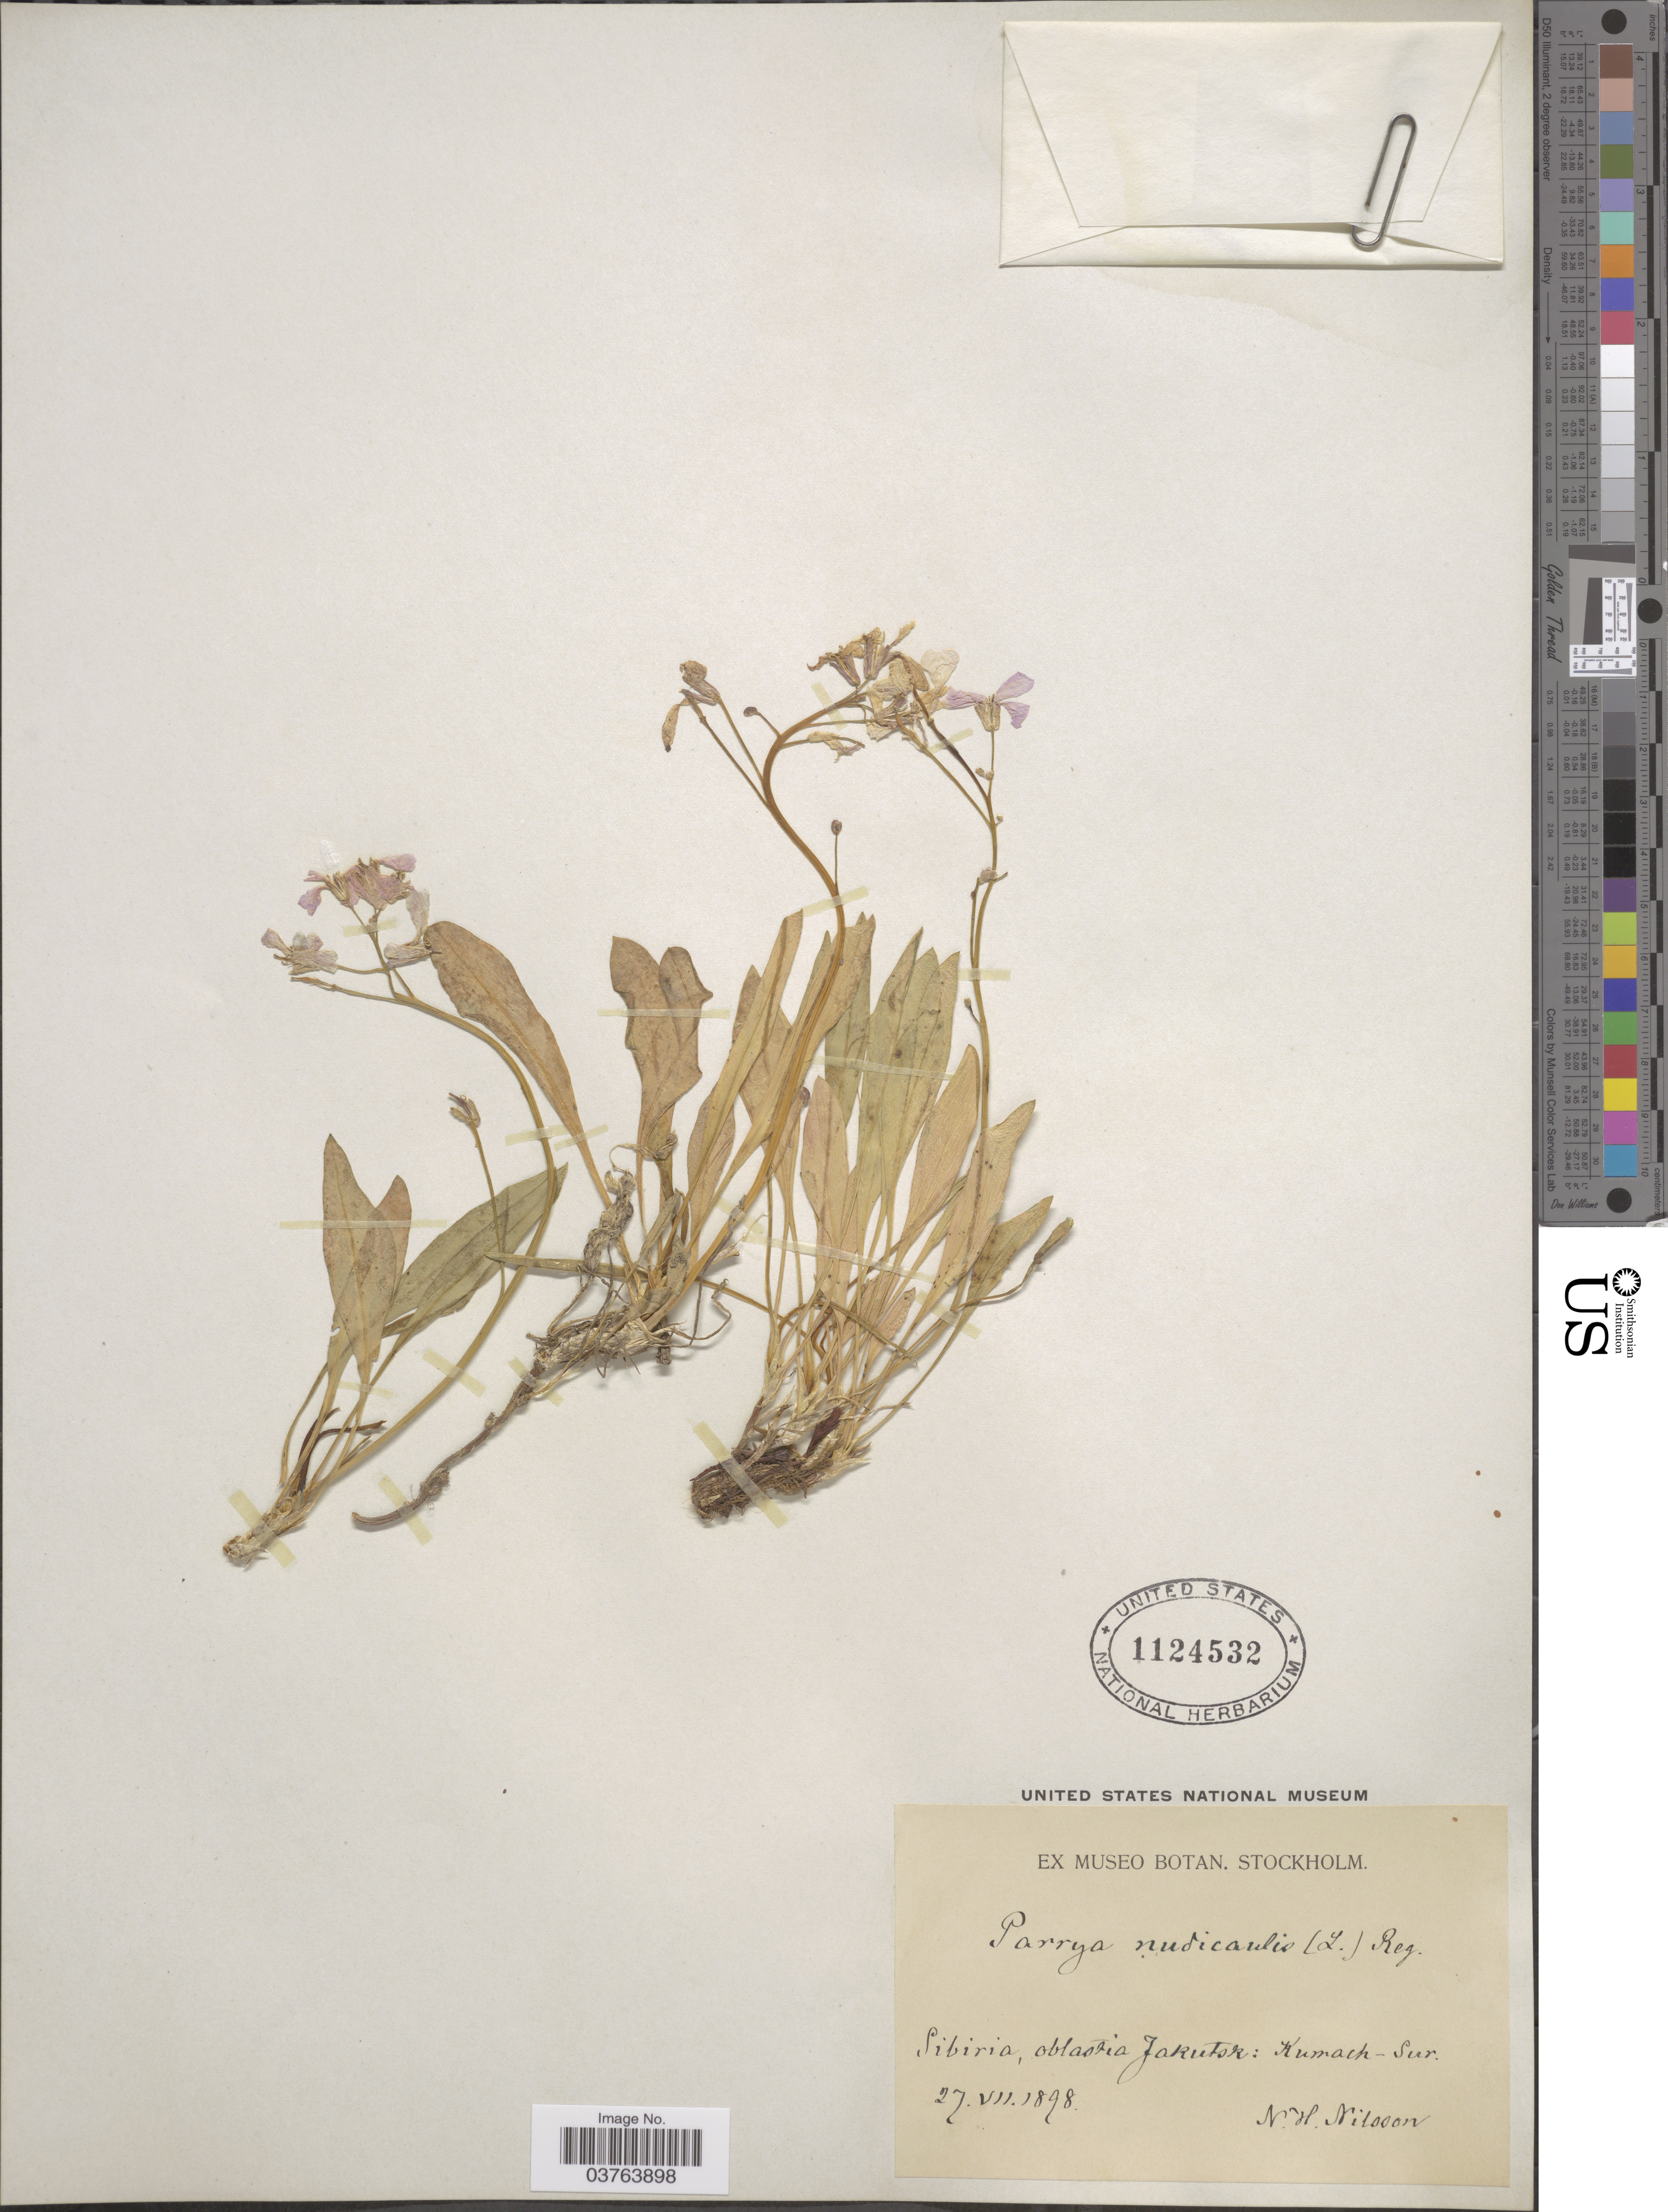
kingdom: Plantae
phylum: Tracheophyta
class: Magnoliopsida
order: Brassicales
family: Brassicaceae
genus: Parrya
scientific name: Parrya nudicaulis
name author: (L.) Regel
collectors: N. H. Nilsson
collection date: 1898-07-27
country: Russian Federation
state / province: Sakha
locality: Sibiria, oblastia Jakutsk: Kumach-Sur.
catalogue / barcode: US 1124532